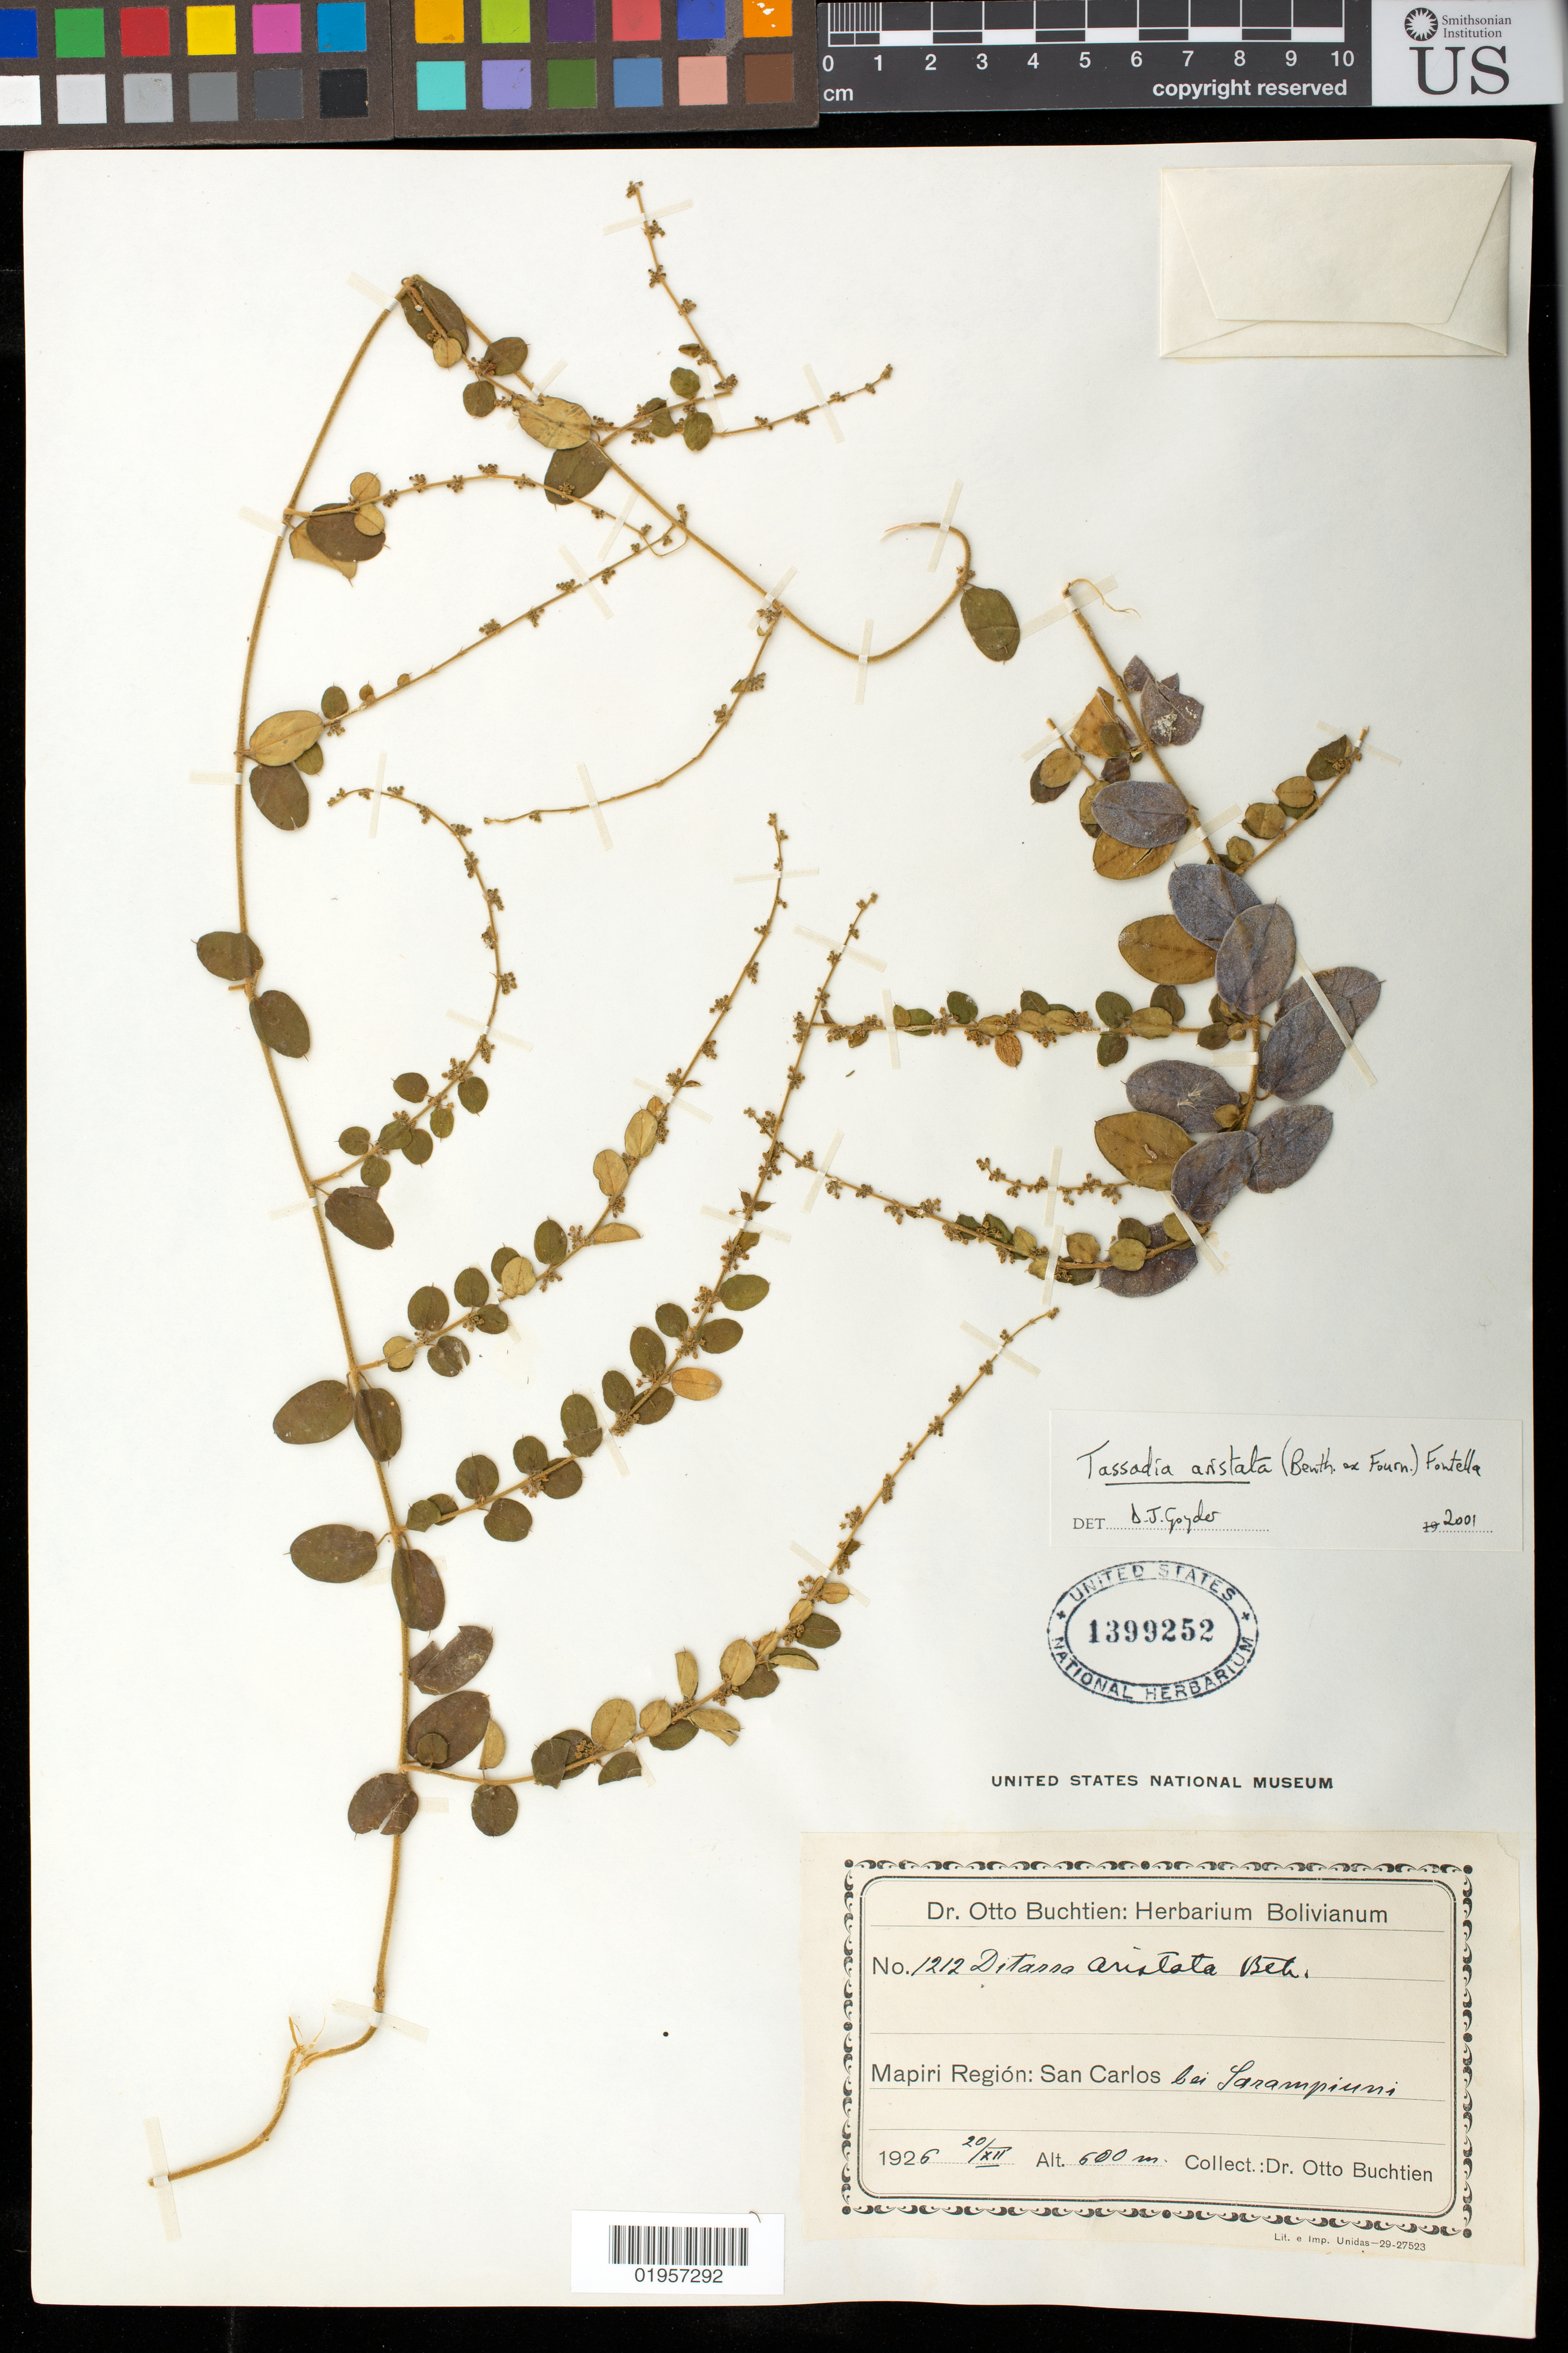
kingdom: Plantae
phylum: Tracheophyta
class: Magnoliopsida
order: Gentianales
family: Apocynaceae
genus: Tassadia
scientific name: Tassadia aristata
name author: (Benth. ex E. Fourn.) Fontella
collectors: O. Buchtien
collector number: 1212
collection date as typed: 20 Dec 1926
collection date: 1926-12-20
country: Bolivia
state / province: La Paz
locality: Mapiri; San Carlos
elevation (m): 600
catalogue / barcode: US 1399252